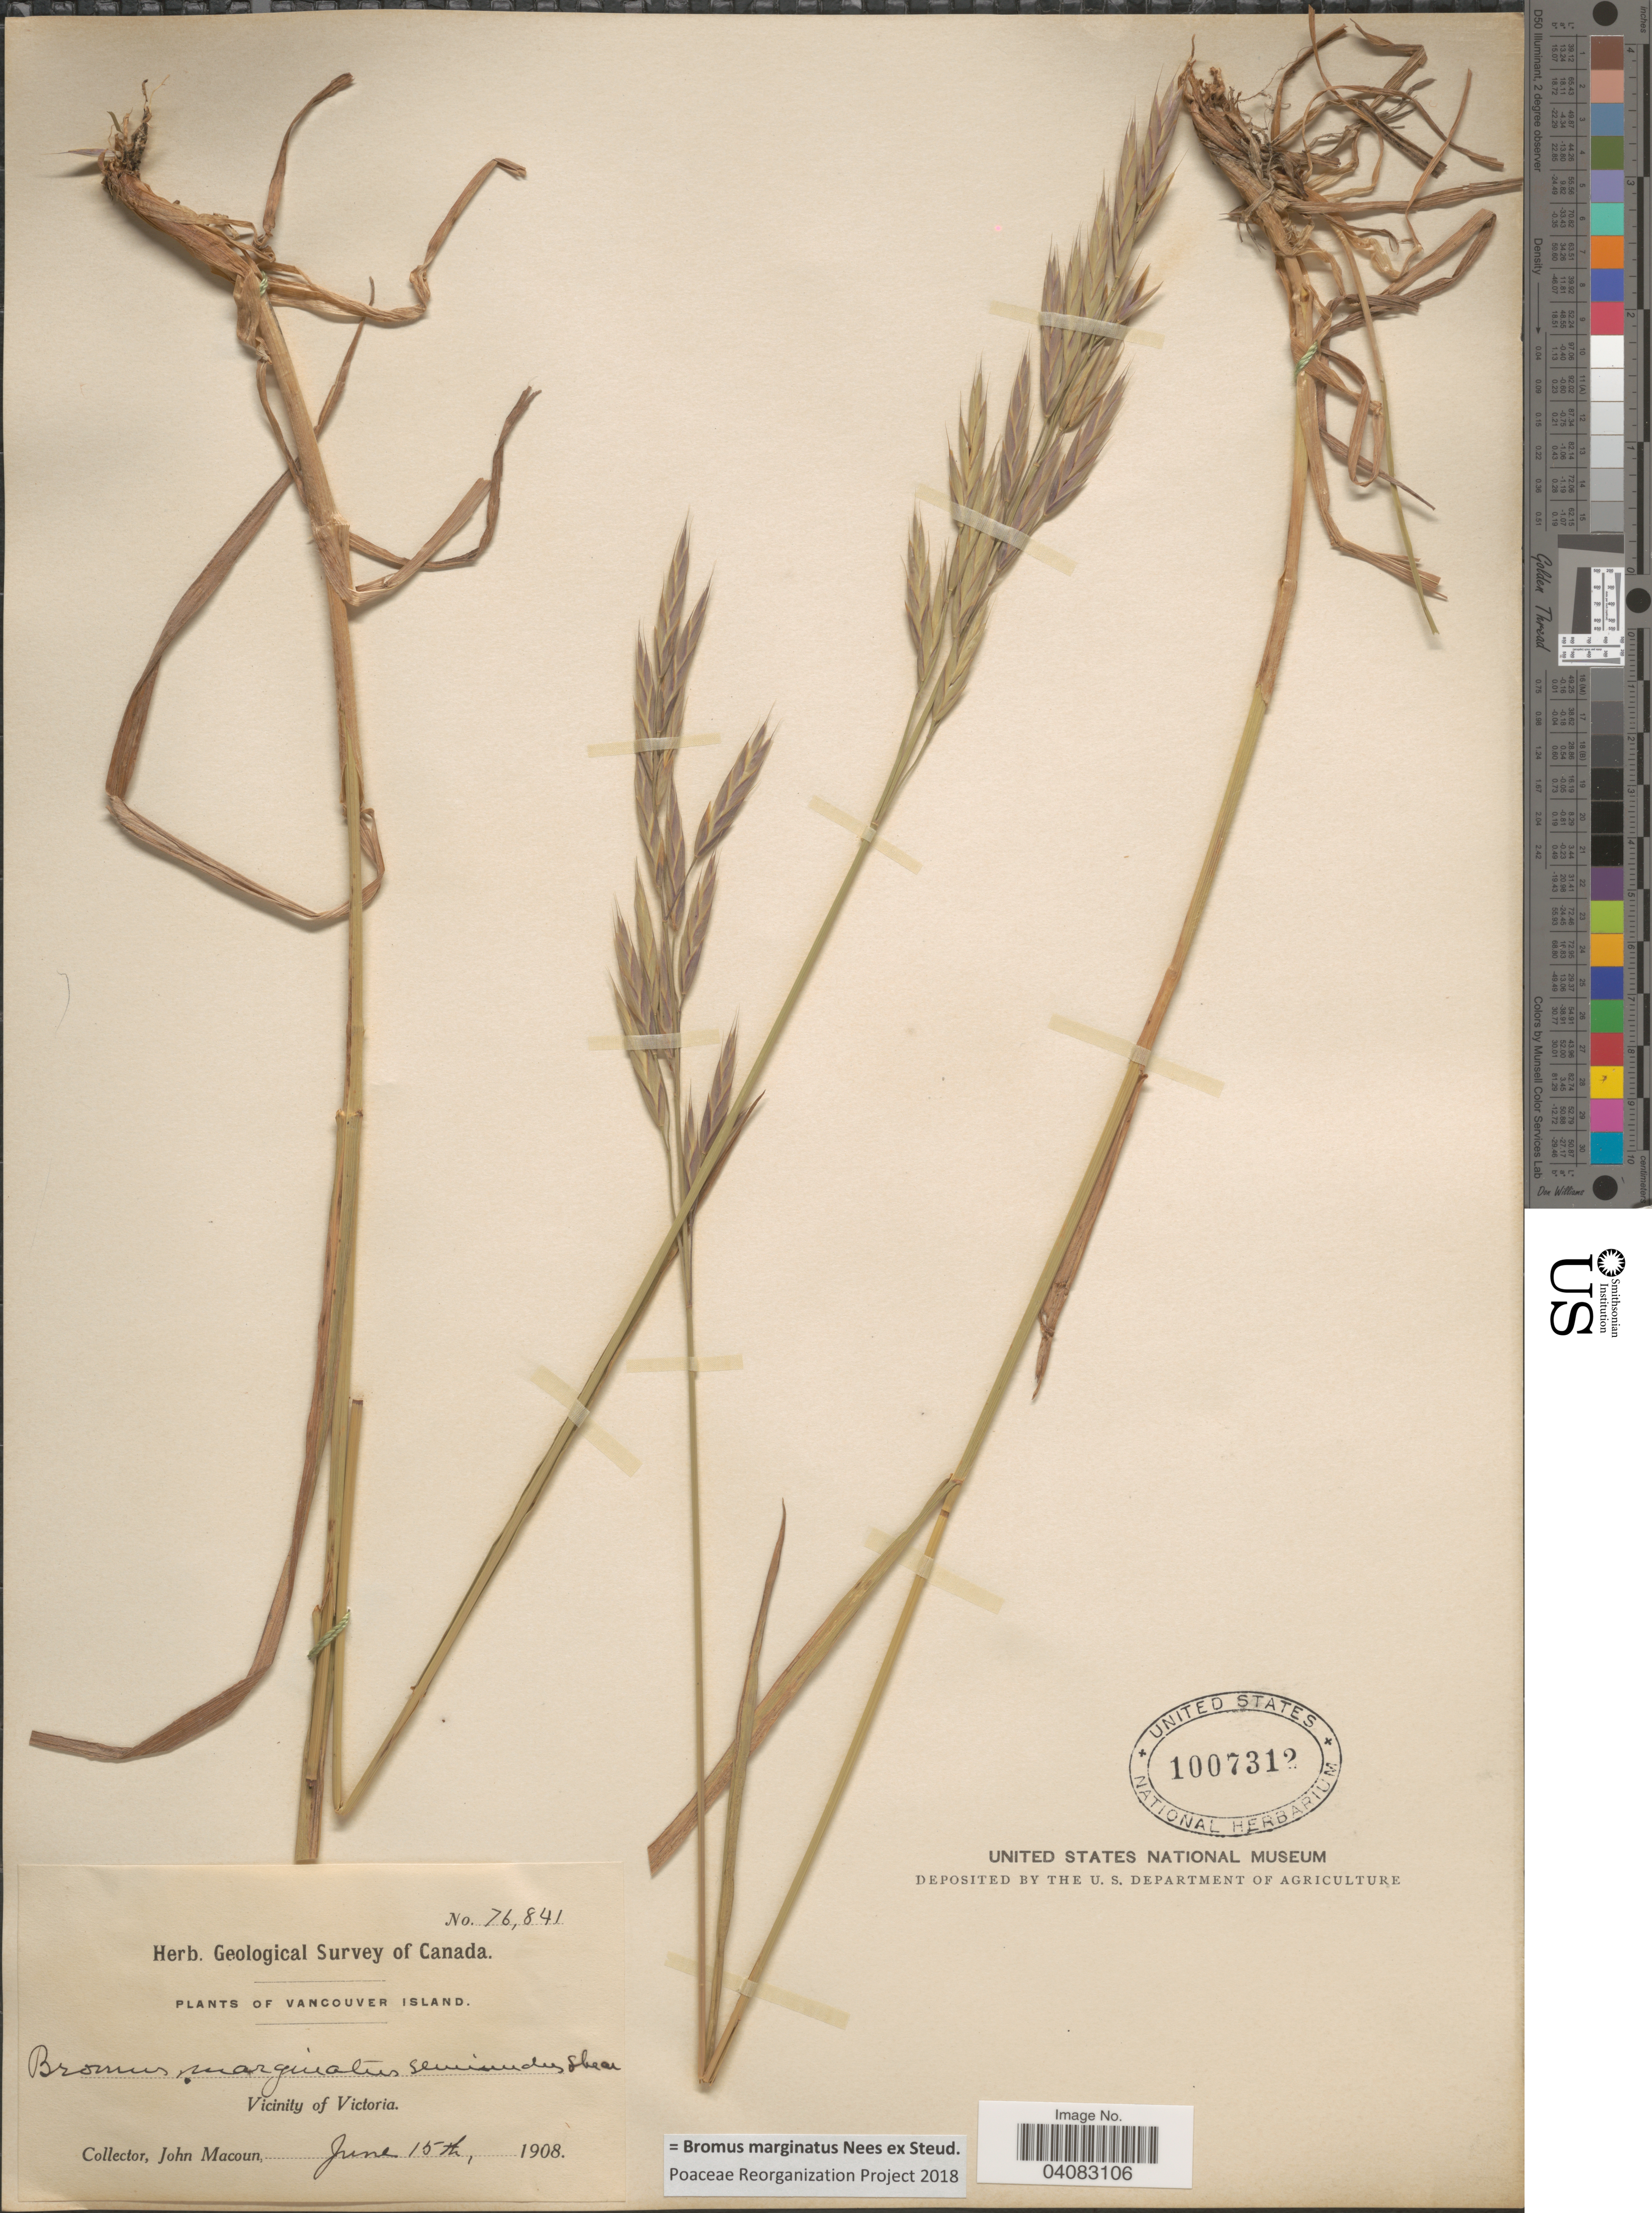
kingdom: Plantae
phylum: Tracheophyta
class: Liliopsida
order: Poales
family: Poaceae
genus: Bromus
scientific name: Bromus marginatus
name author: Nees ex Steud.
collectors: J. Macoun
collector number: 76841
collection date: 1908-06-15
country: Canada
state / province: British Columbia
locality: Geological Survey of Canada. Vancouver Island. Vicinity of Victoria.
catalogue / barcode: US 1007312